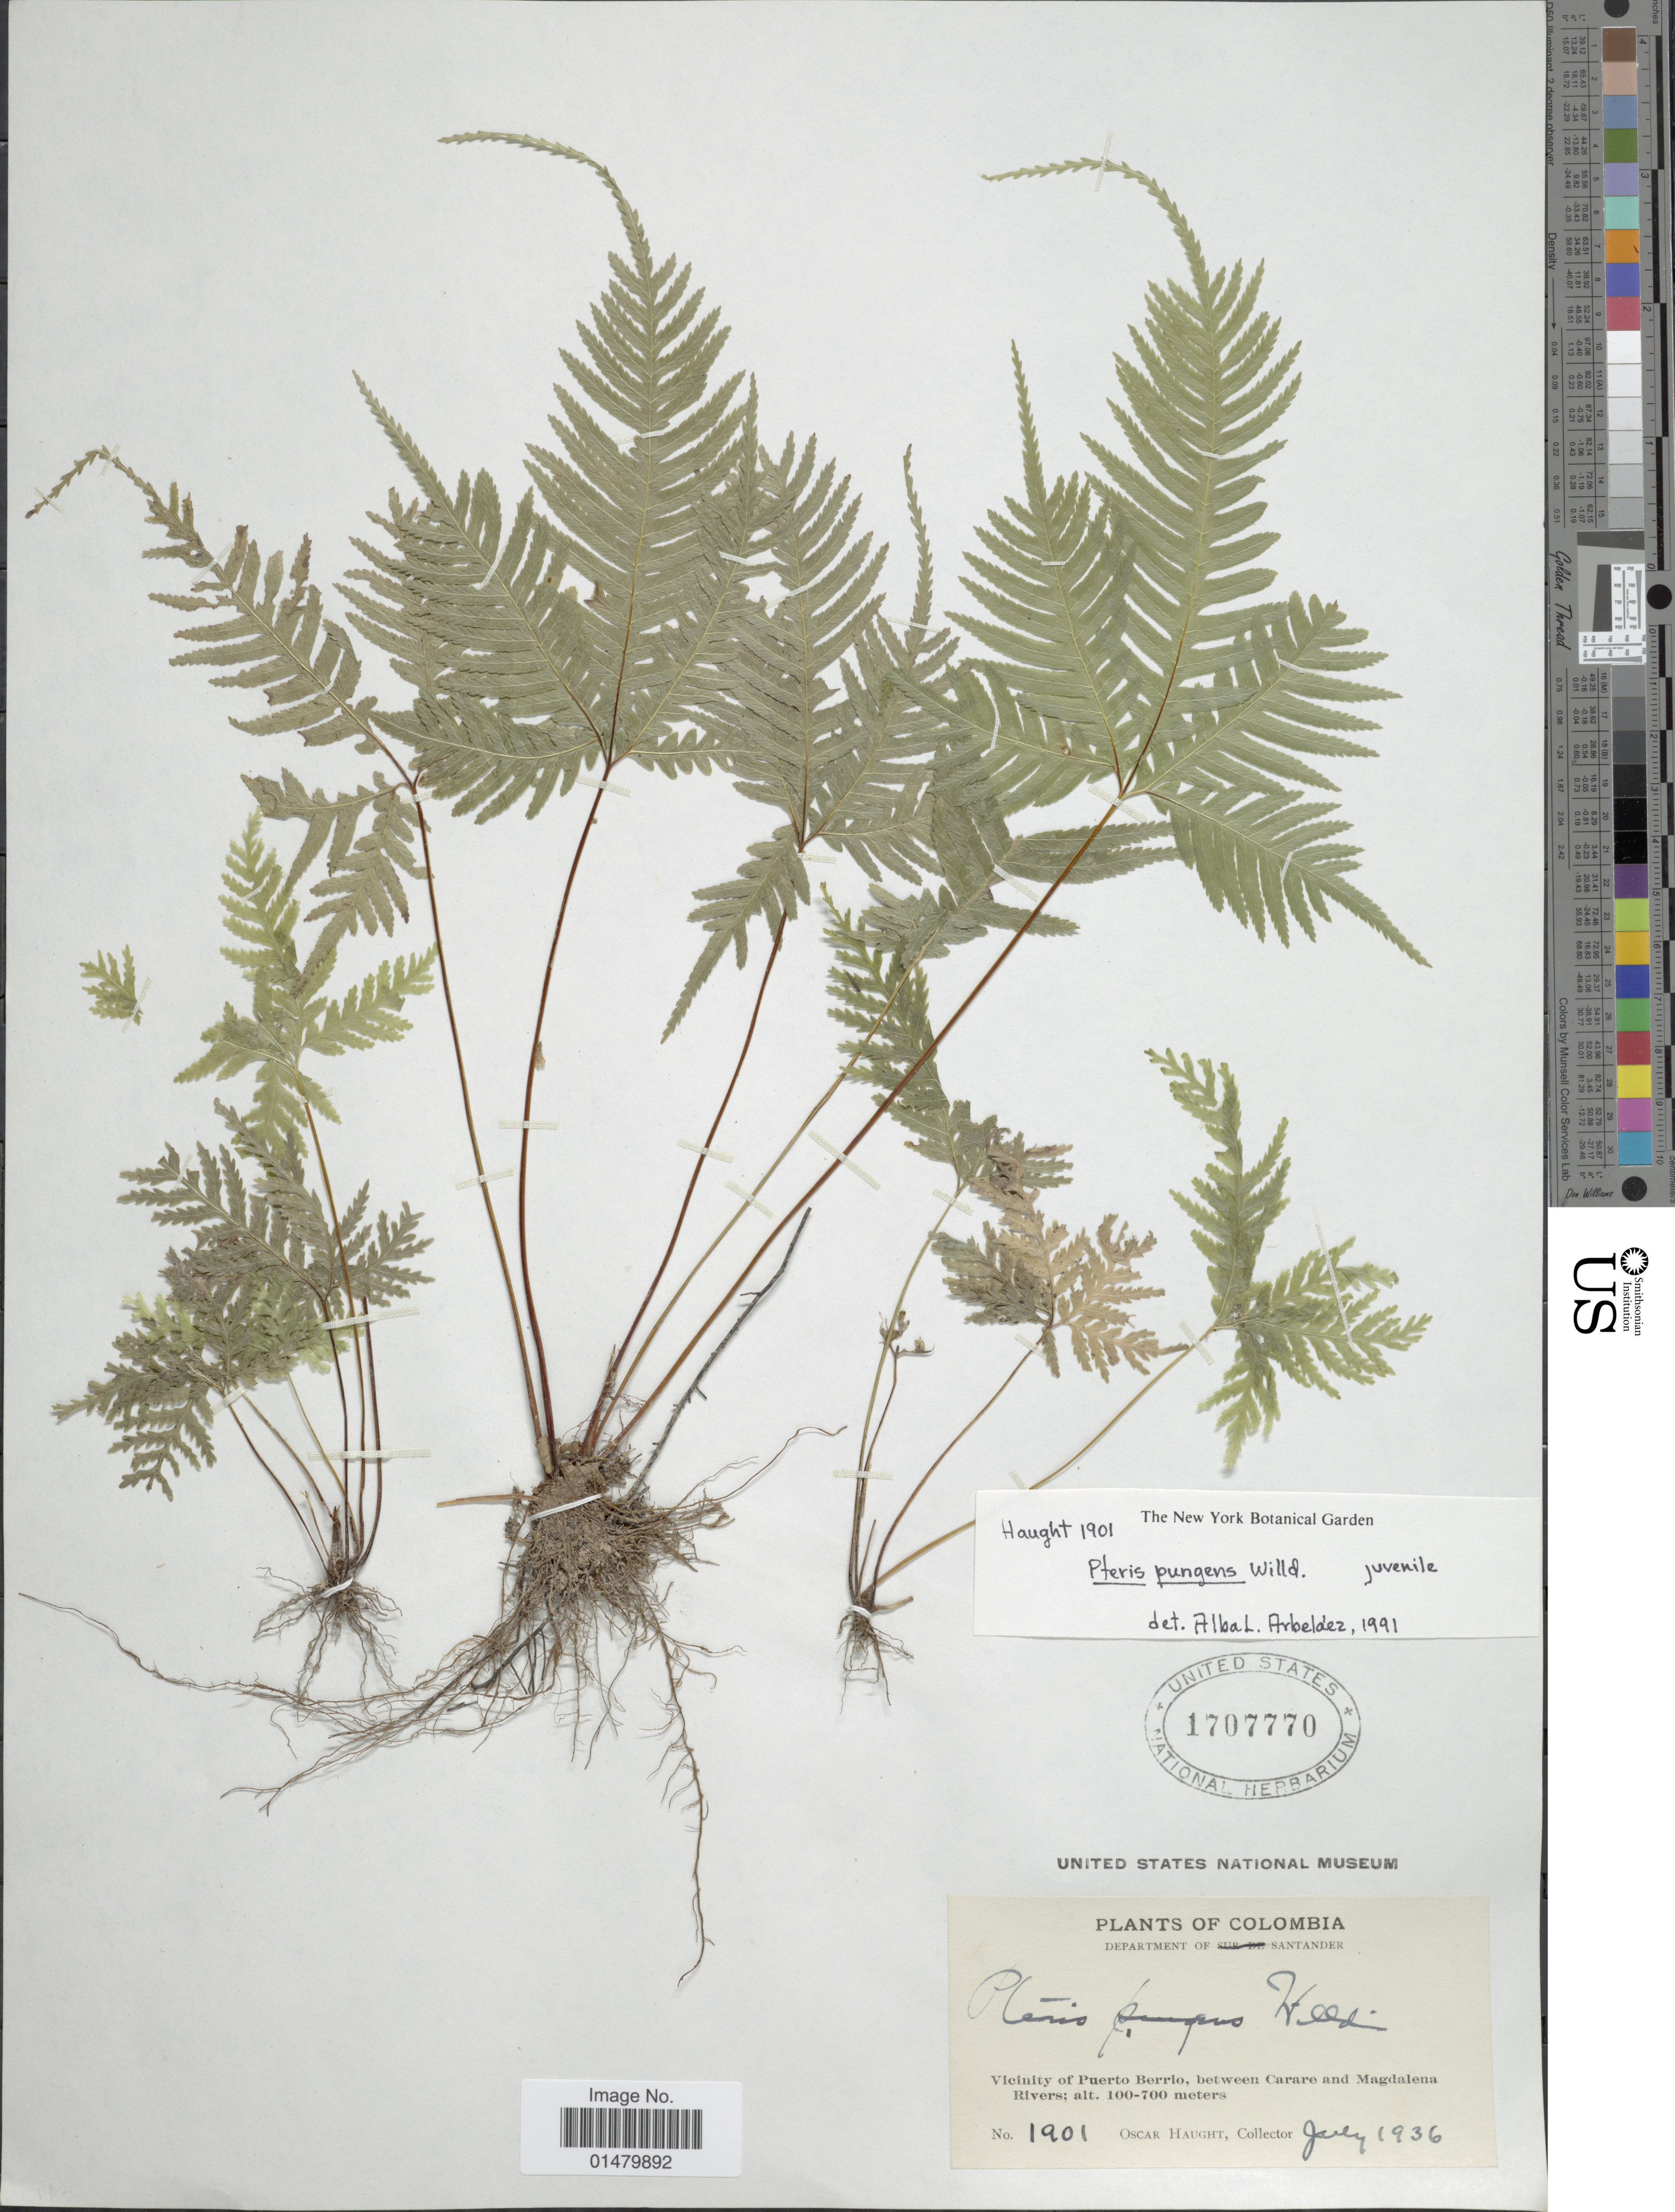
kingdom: Plantae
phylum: Tracheophyta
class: Polypodiopsida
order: Polypodiales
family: Pteridaceae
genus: Pteris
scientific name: Pteris pungens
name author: Willd.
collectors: O. L. Haught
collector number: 1901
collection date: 1936-07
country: Colombia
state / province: Santander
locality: Department of Santander. Vicinity of Puerto Berrio, between Carare and Magdalena Rivers.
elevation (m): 100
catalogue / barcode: US 1707770